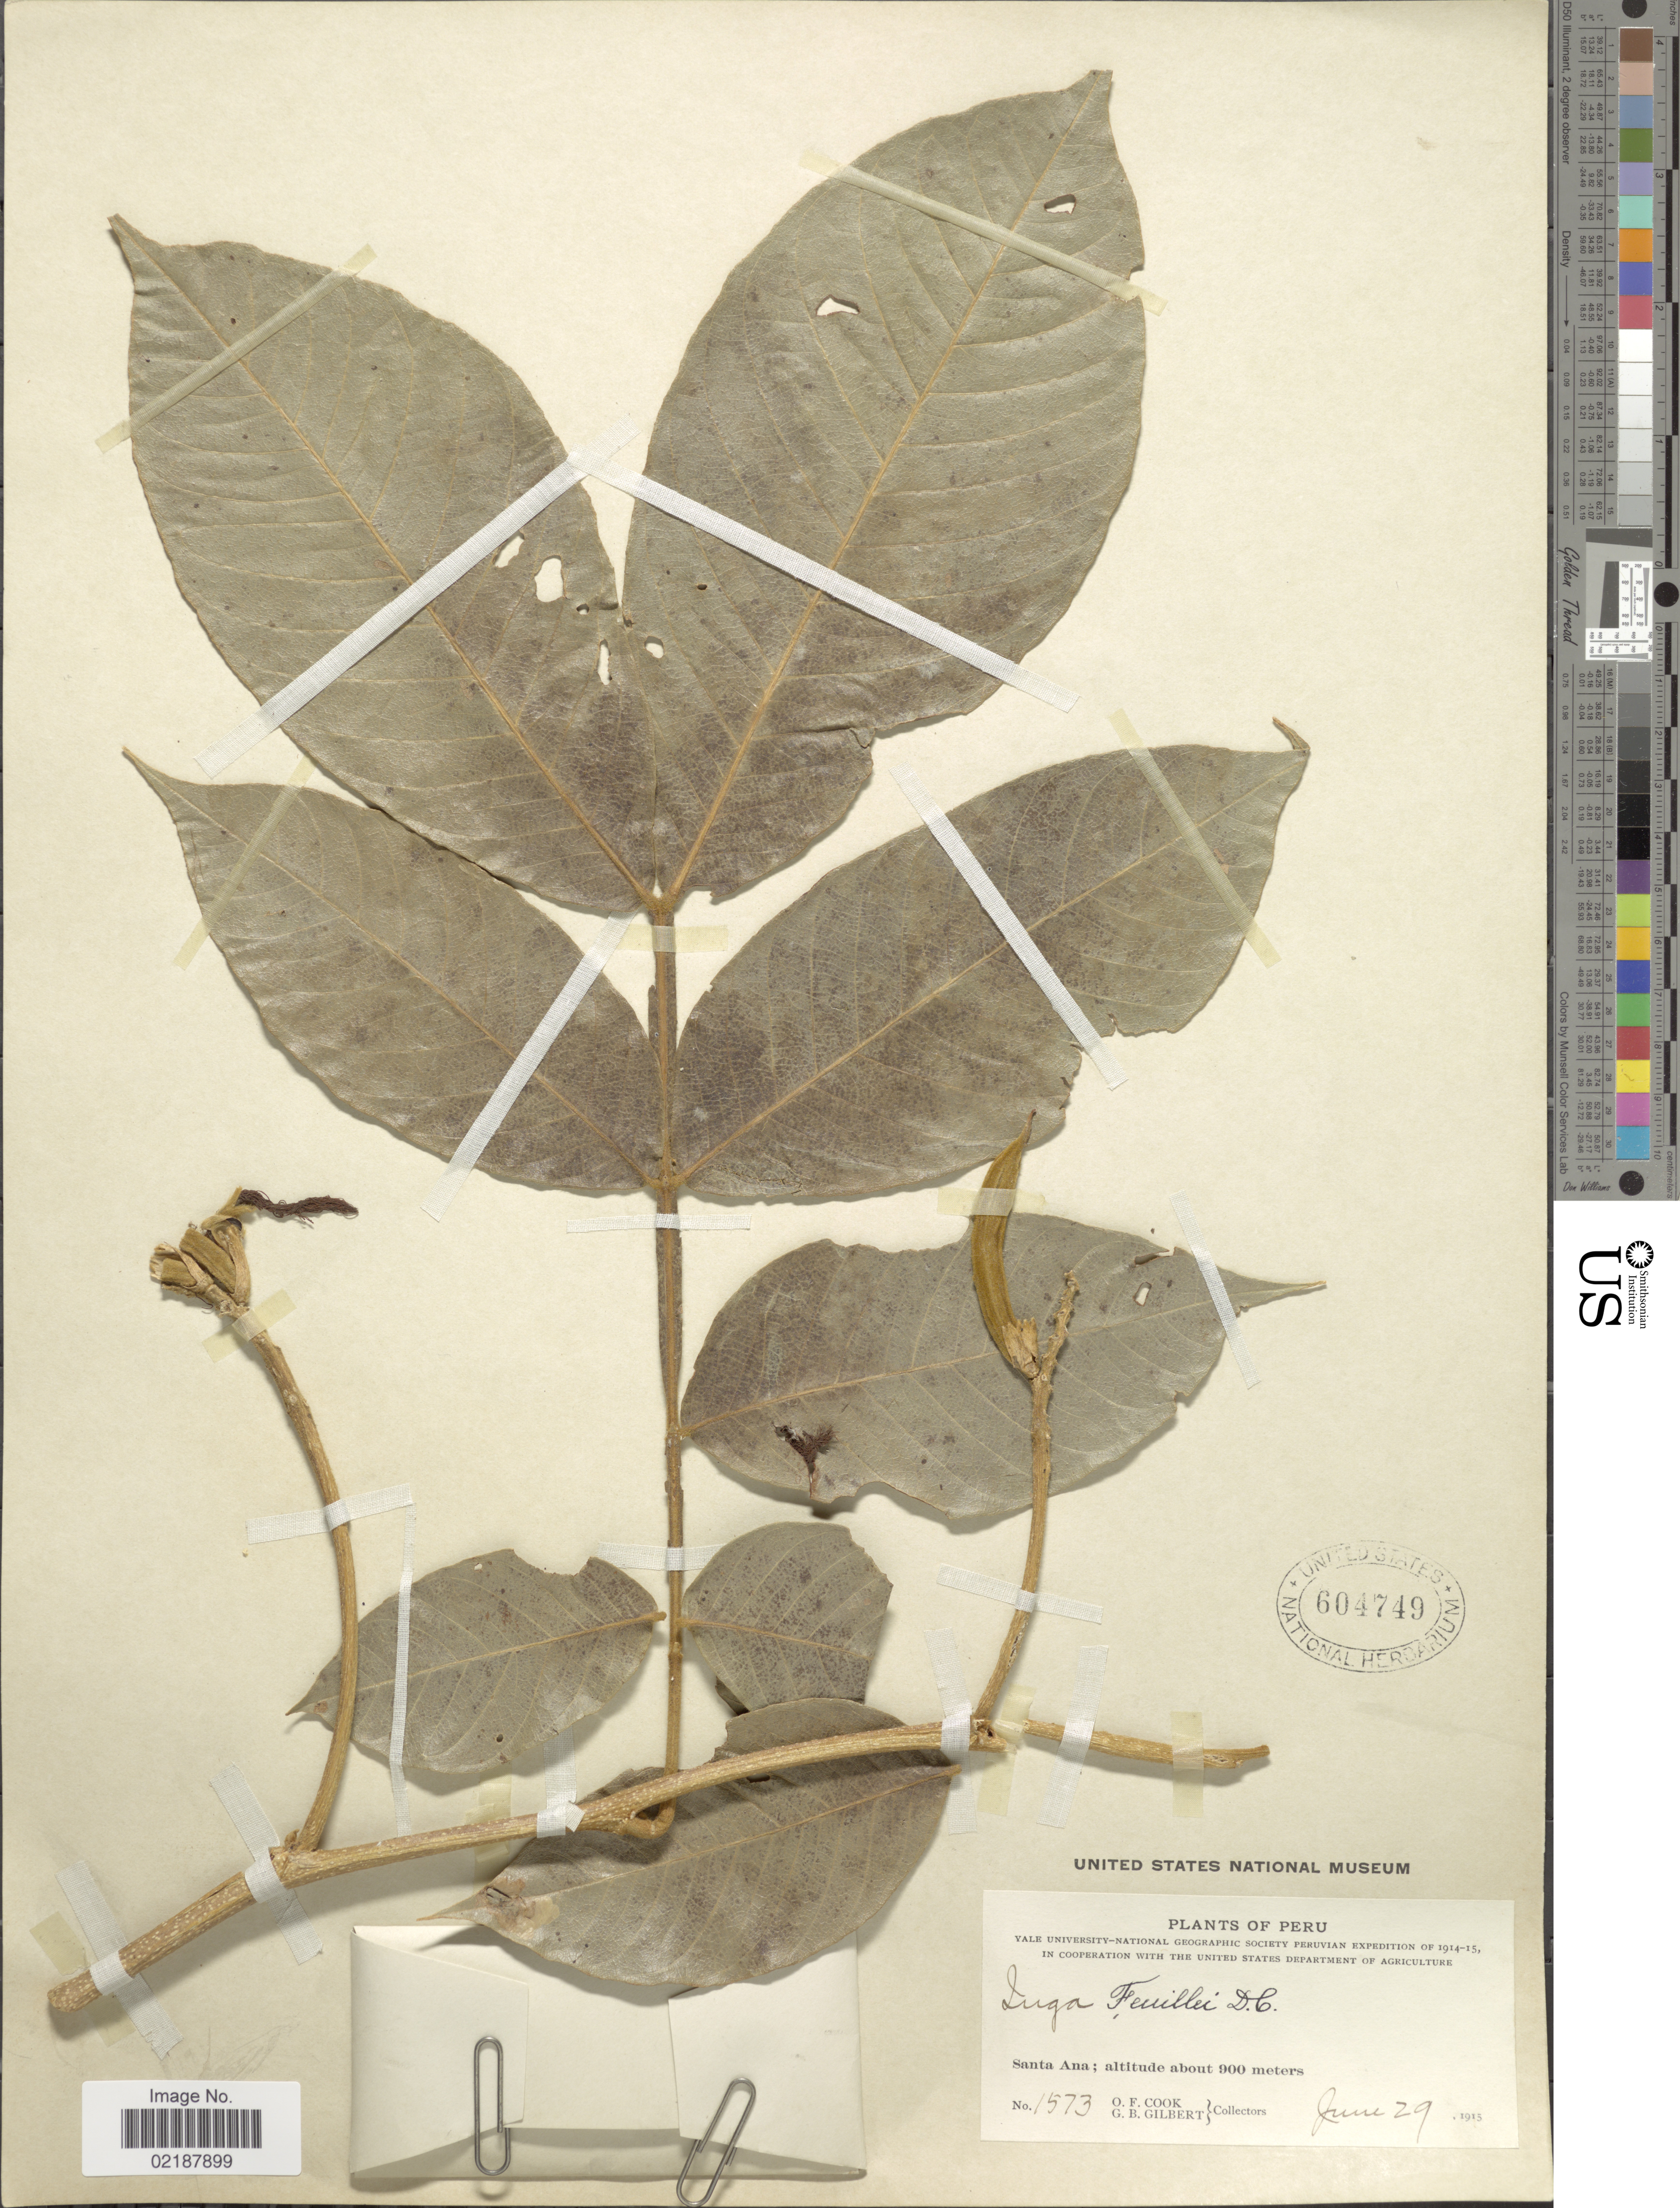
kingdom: Plantae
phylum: Tracheophyta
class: Magnoliopsida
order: Fabales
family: Fabaceae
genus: Inga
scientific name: Inga feuillei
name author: DC.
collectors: O. F. Cook & G. B. Gilbert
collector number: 1573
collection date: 1915-06-29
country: Peru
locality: Santa Ana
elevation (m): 900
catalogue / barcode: US 604749